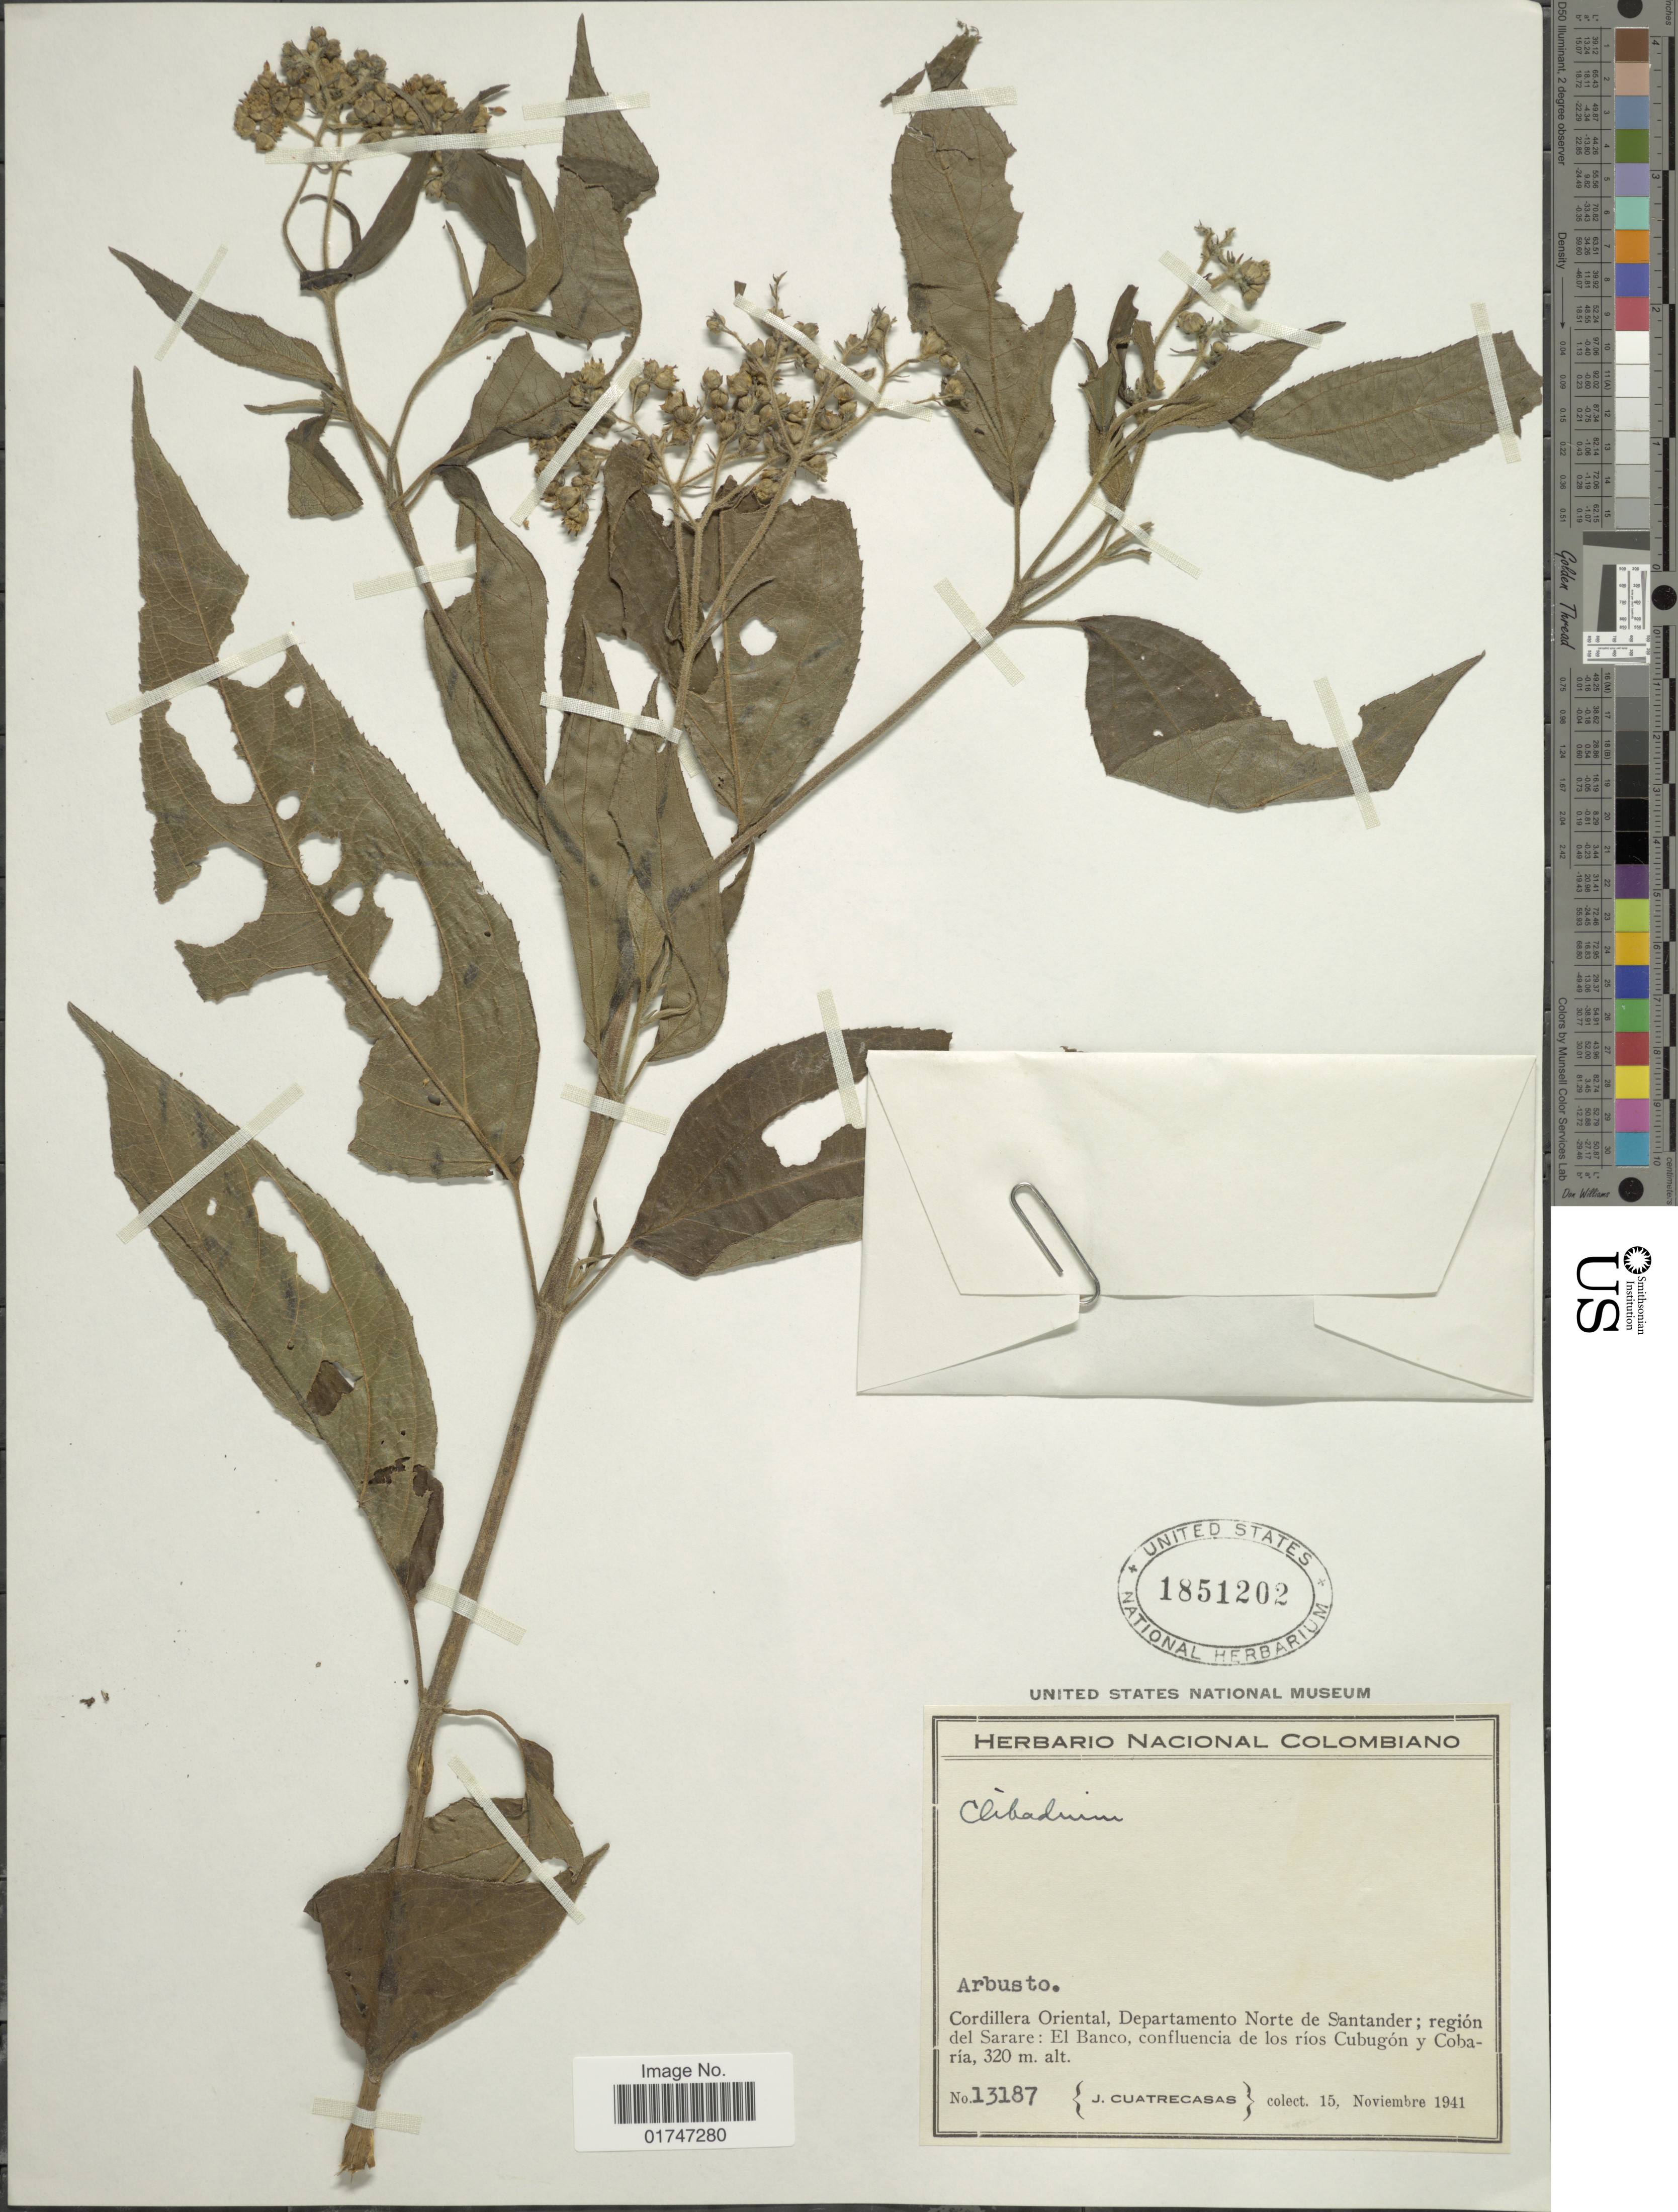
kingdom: Plantae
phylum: Tracheophyta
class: Magnoliopsida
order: Asterales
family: Asteraceae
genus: Clibadium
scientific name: Clibadium sp.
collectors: J. Cuatrecasas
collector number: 13187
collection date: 1941-11-15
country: Colombia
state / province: Norte de Santander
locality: Cordillera Oriental, Departamento Norte de Santander; región del Sarare: El Banco, confluencia de los ríos Cubugón y Cobaría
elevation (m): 320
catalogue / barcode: US 1851202